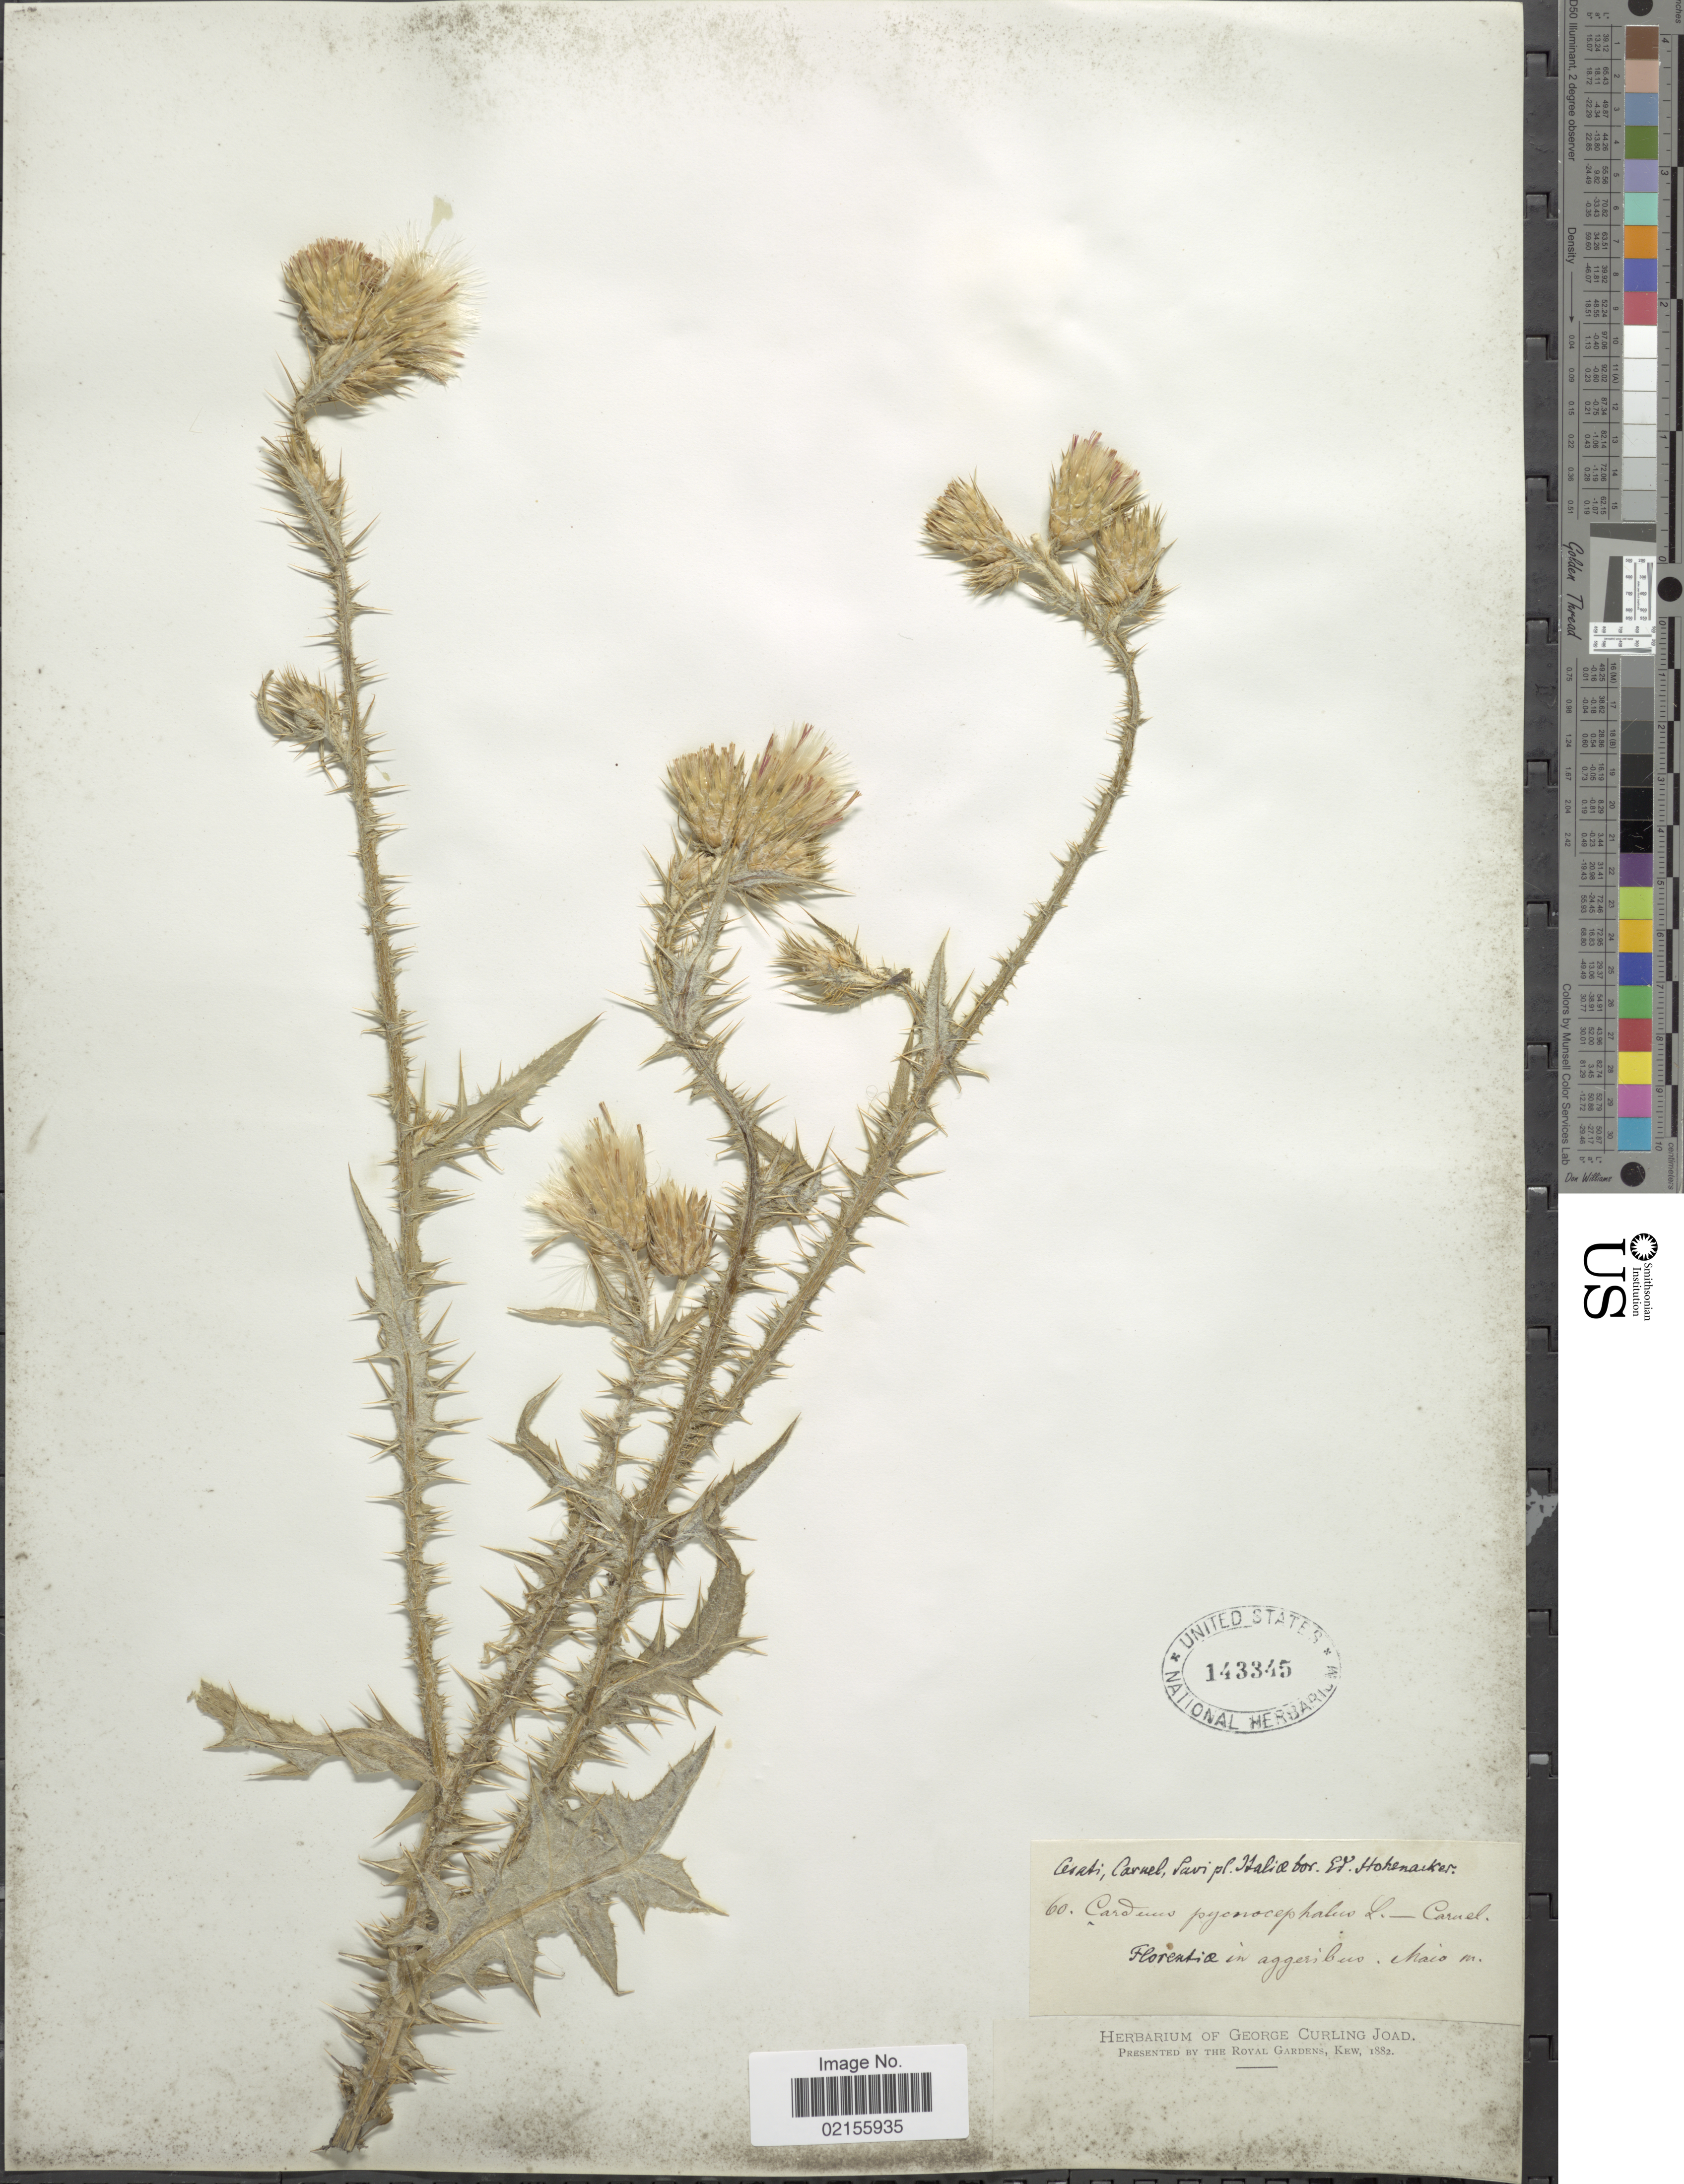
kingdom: Plantae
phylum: Tracheophyta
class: Magnoliopsida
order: Asterales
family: Asteraceae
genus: Carduus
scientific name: Carduus pycnocephalus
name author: L.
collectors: E. Hohenacker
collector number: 60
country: Italy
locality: Florentia in aggeribus [interpreted]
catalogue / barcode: US 143345